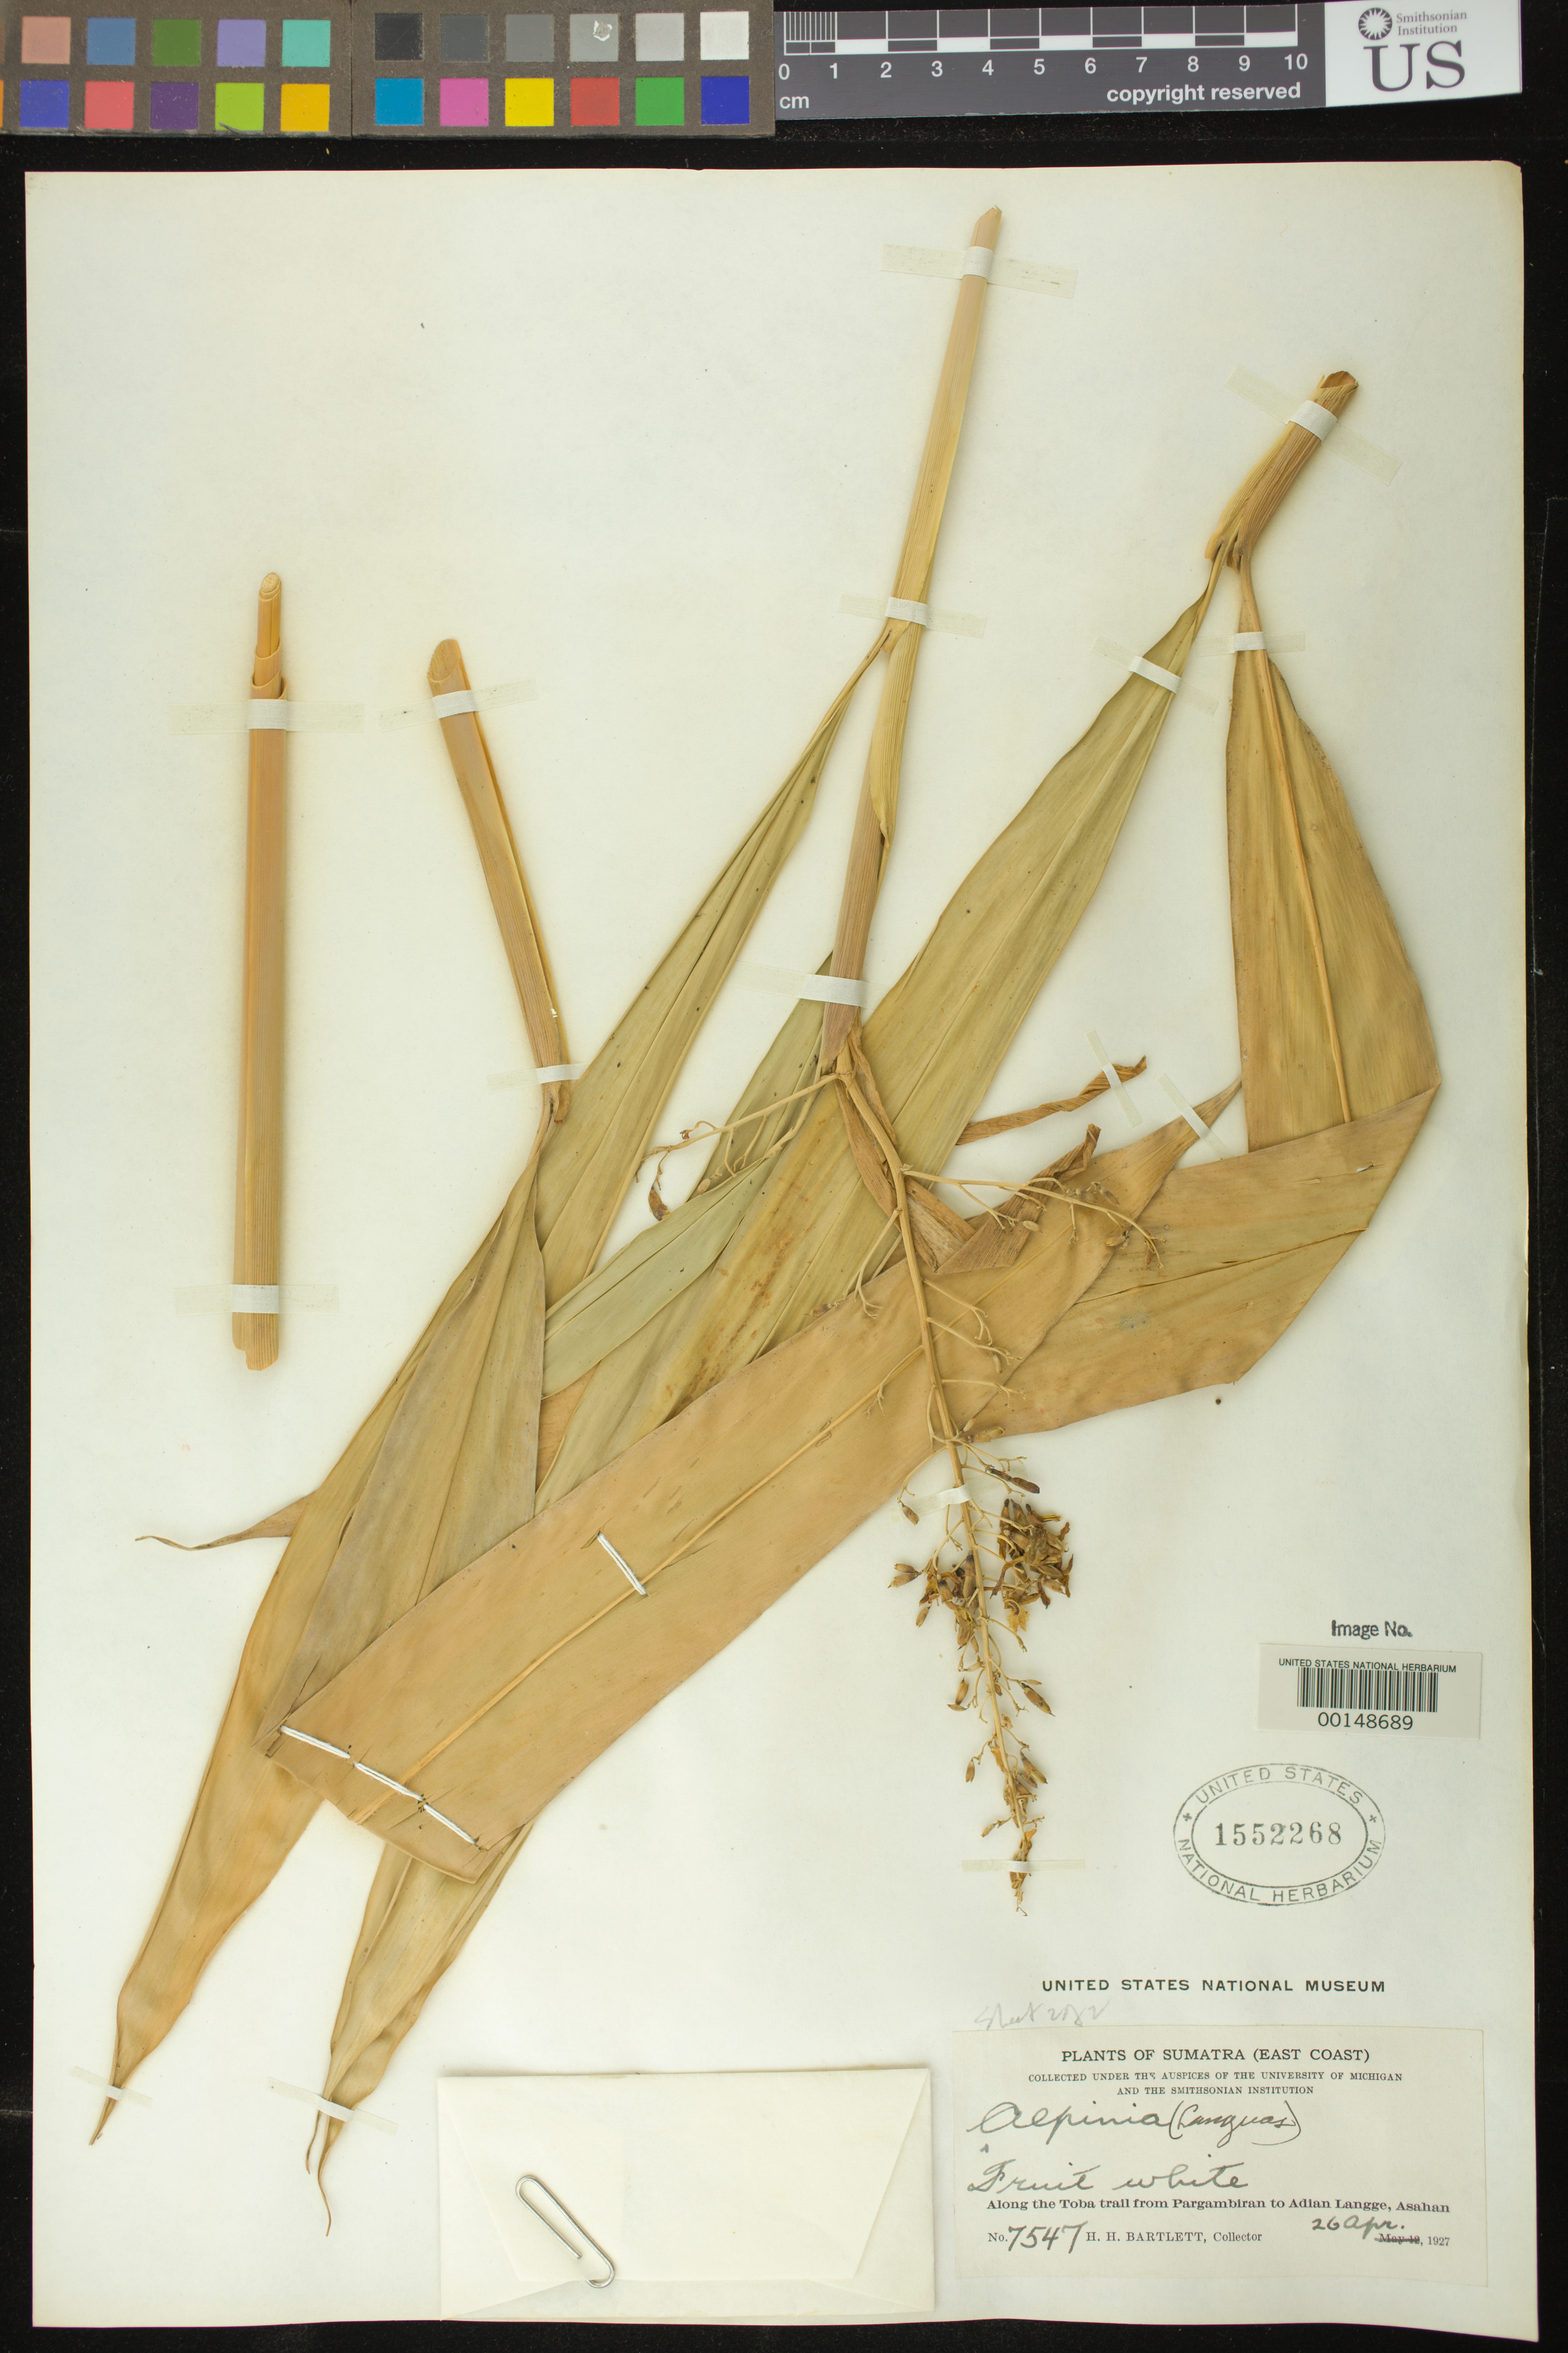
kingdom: Plantae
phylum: Tracheophyta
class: Liliopsida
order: Zingiberales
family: Zingiberaceae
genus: Alpinia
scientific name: Alpinia sp.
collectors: H. H. Bartlett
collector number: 7547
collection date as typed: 26 Apr 1927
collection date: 1927-04-26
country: Indonesia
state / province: Sumatra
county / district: Sumatera Utara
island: Sumatra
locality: Along Toba Trail from Pargambiran to Adian Langge, Asahan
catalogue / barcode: US 1552268